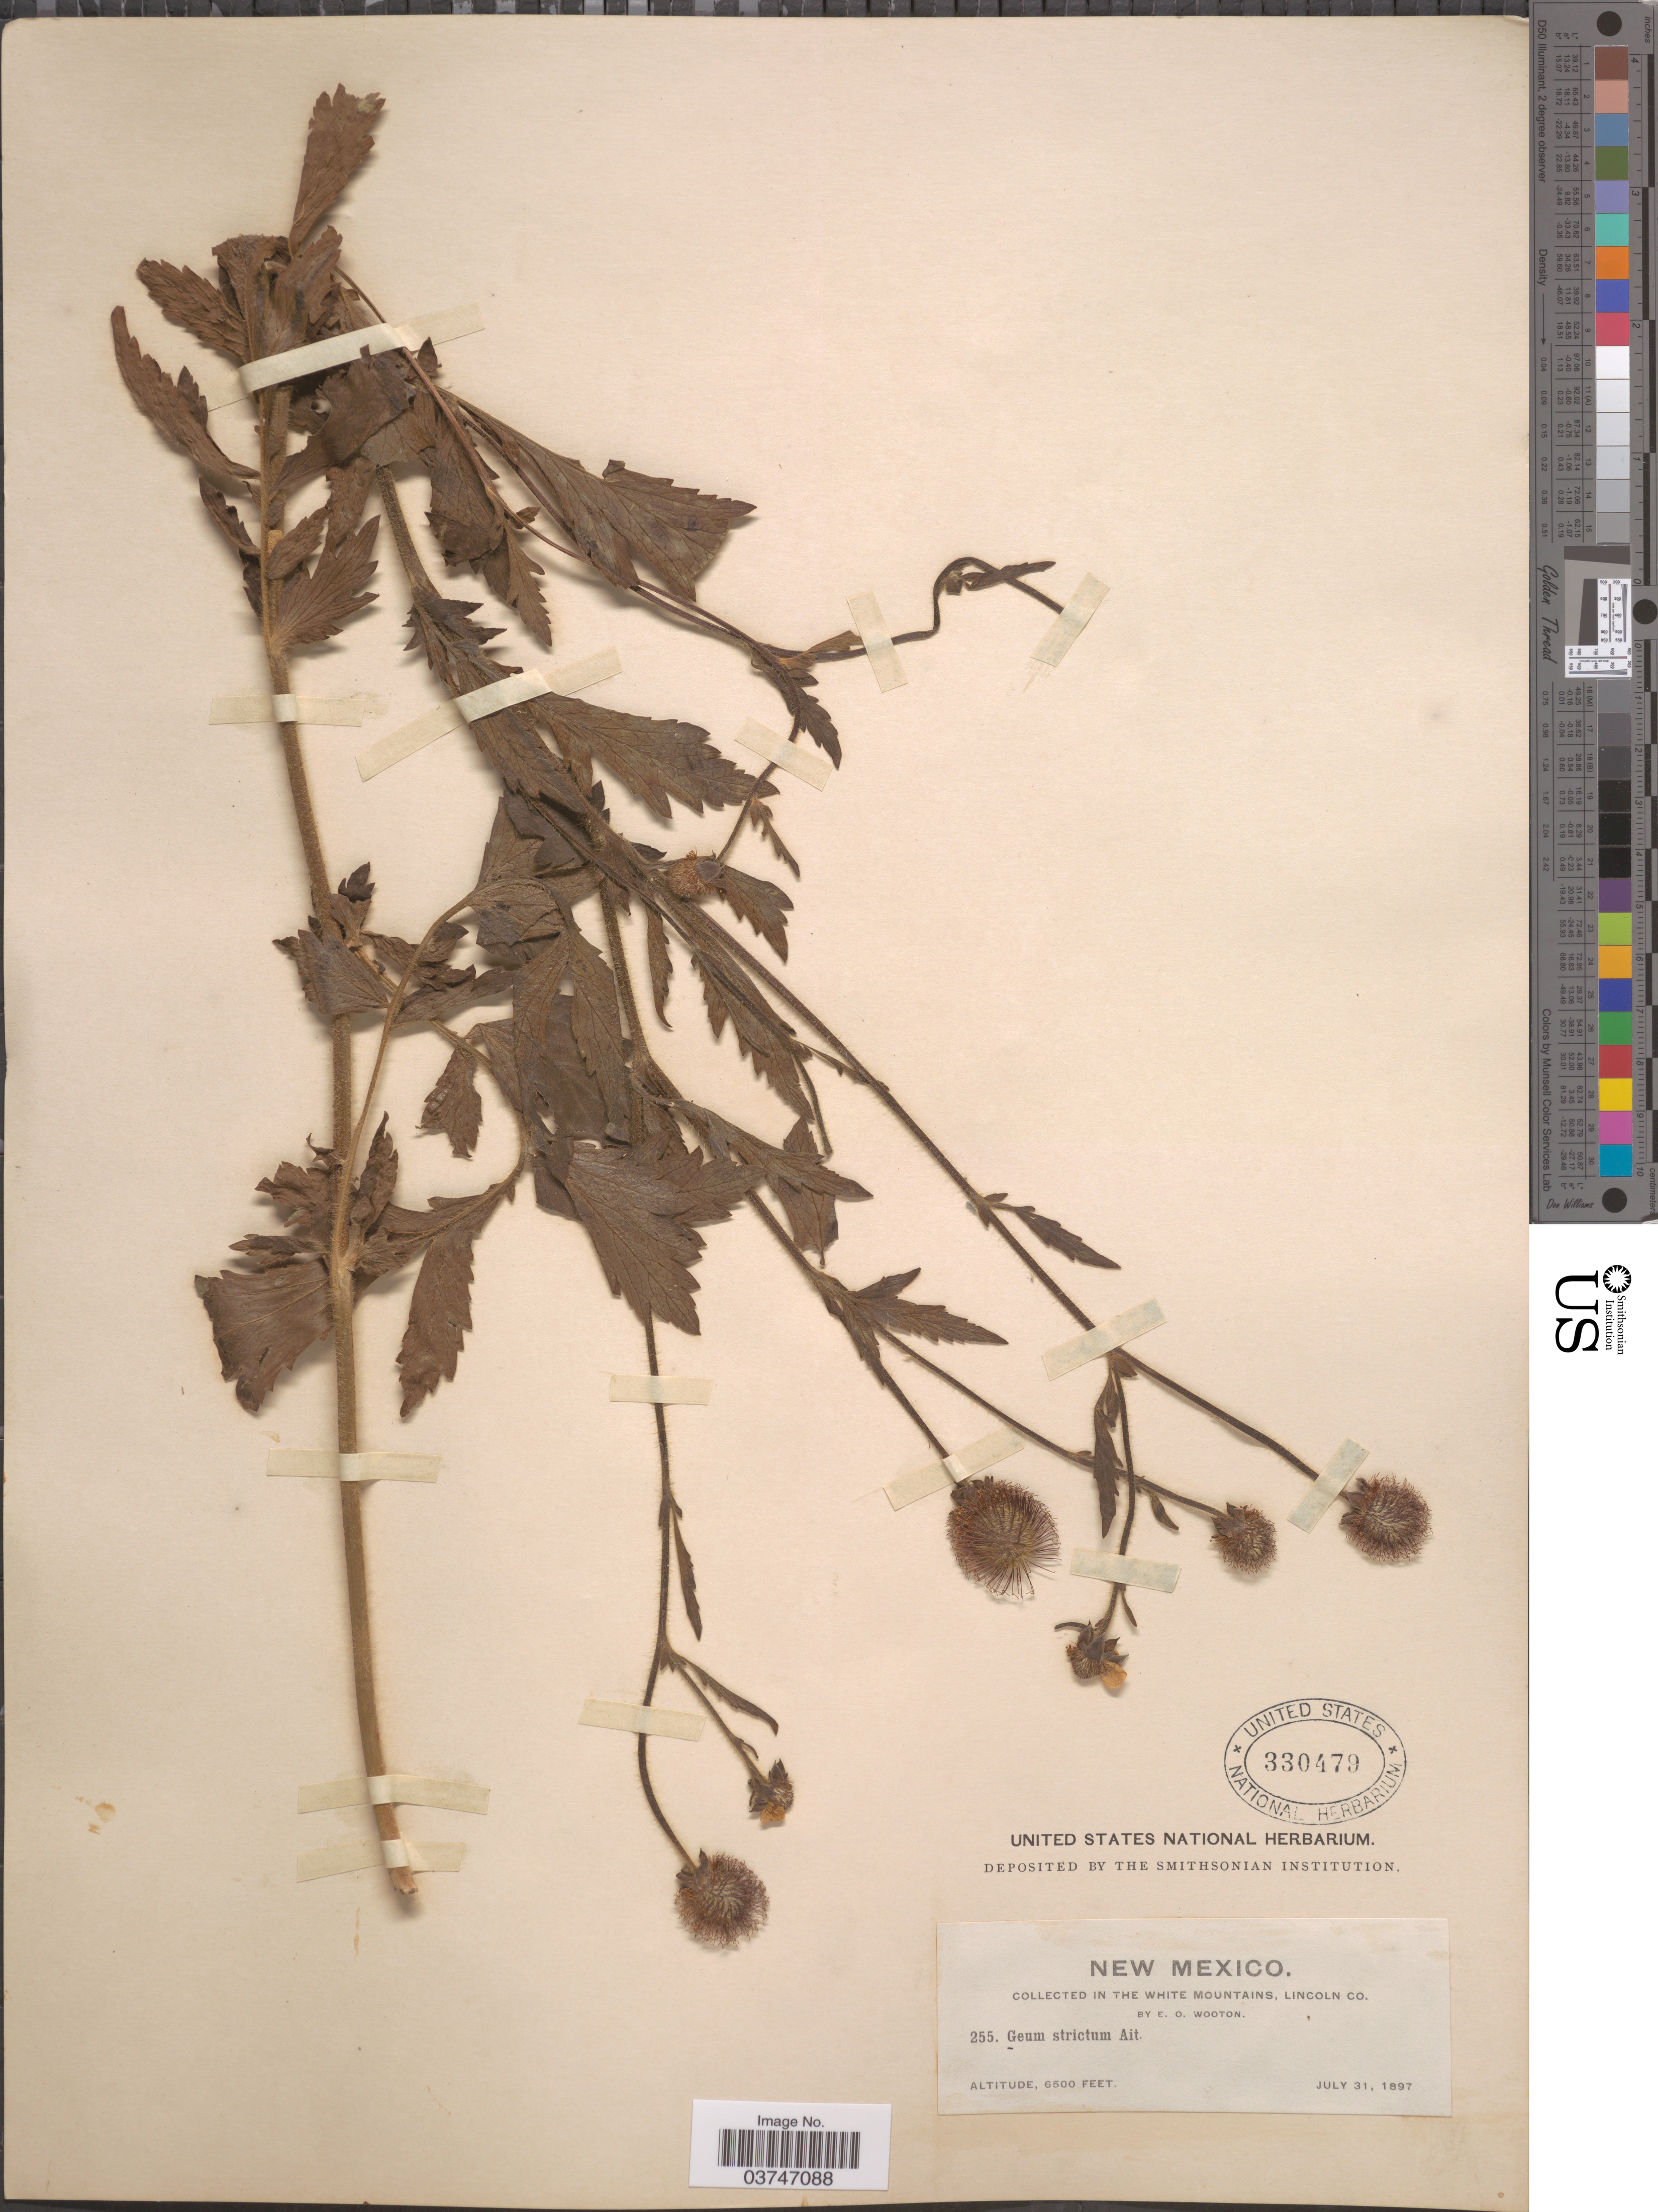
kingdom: Plantae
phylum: Tracheophyta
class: Magnoliopsida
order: Rosales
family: Rosaceae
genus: Geum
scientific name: Geum aleppicum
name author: Jacq.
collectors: E. O. Wooton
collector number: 255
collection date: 1897-07-31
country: United States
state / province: New Mexico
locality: In the White Mountains, Lincoln Co.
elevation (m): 1981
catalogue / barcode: US 330479